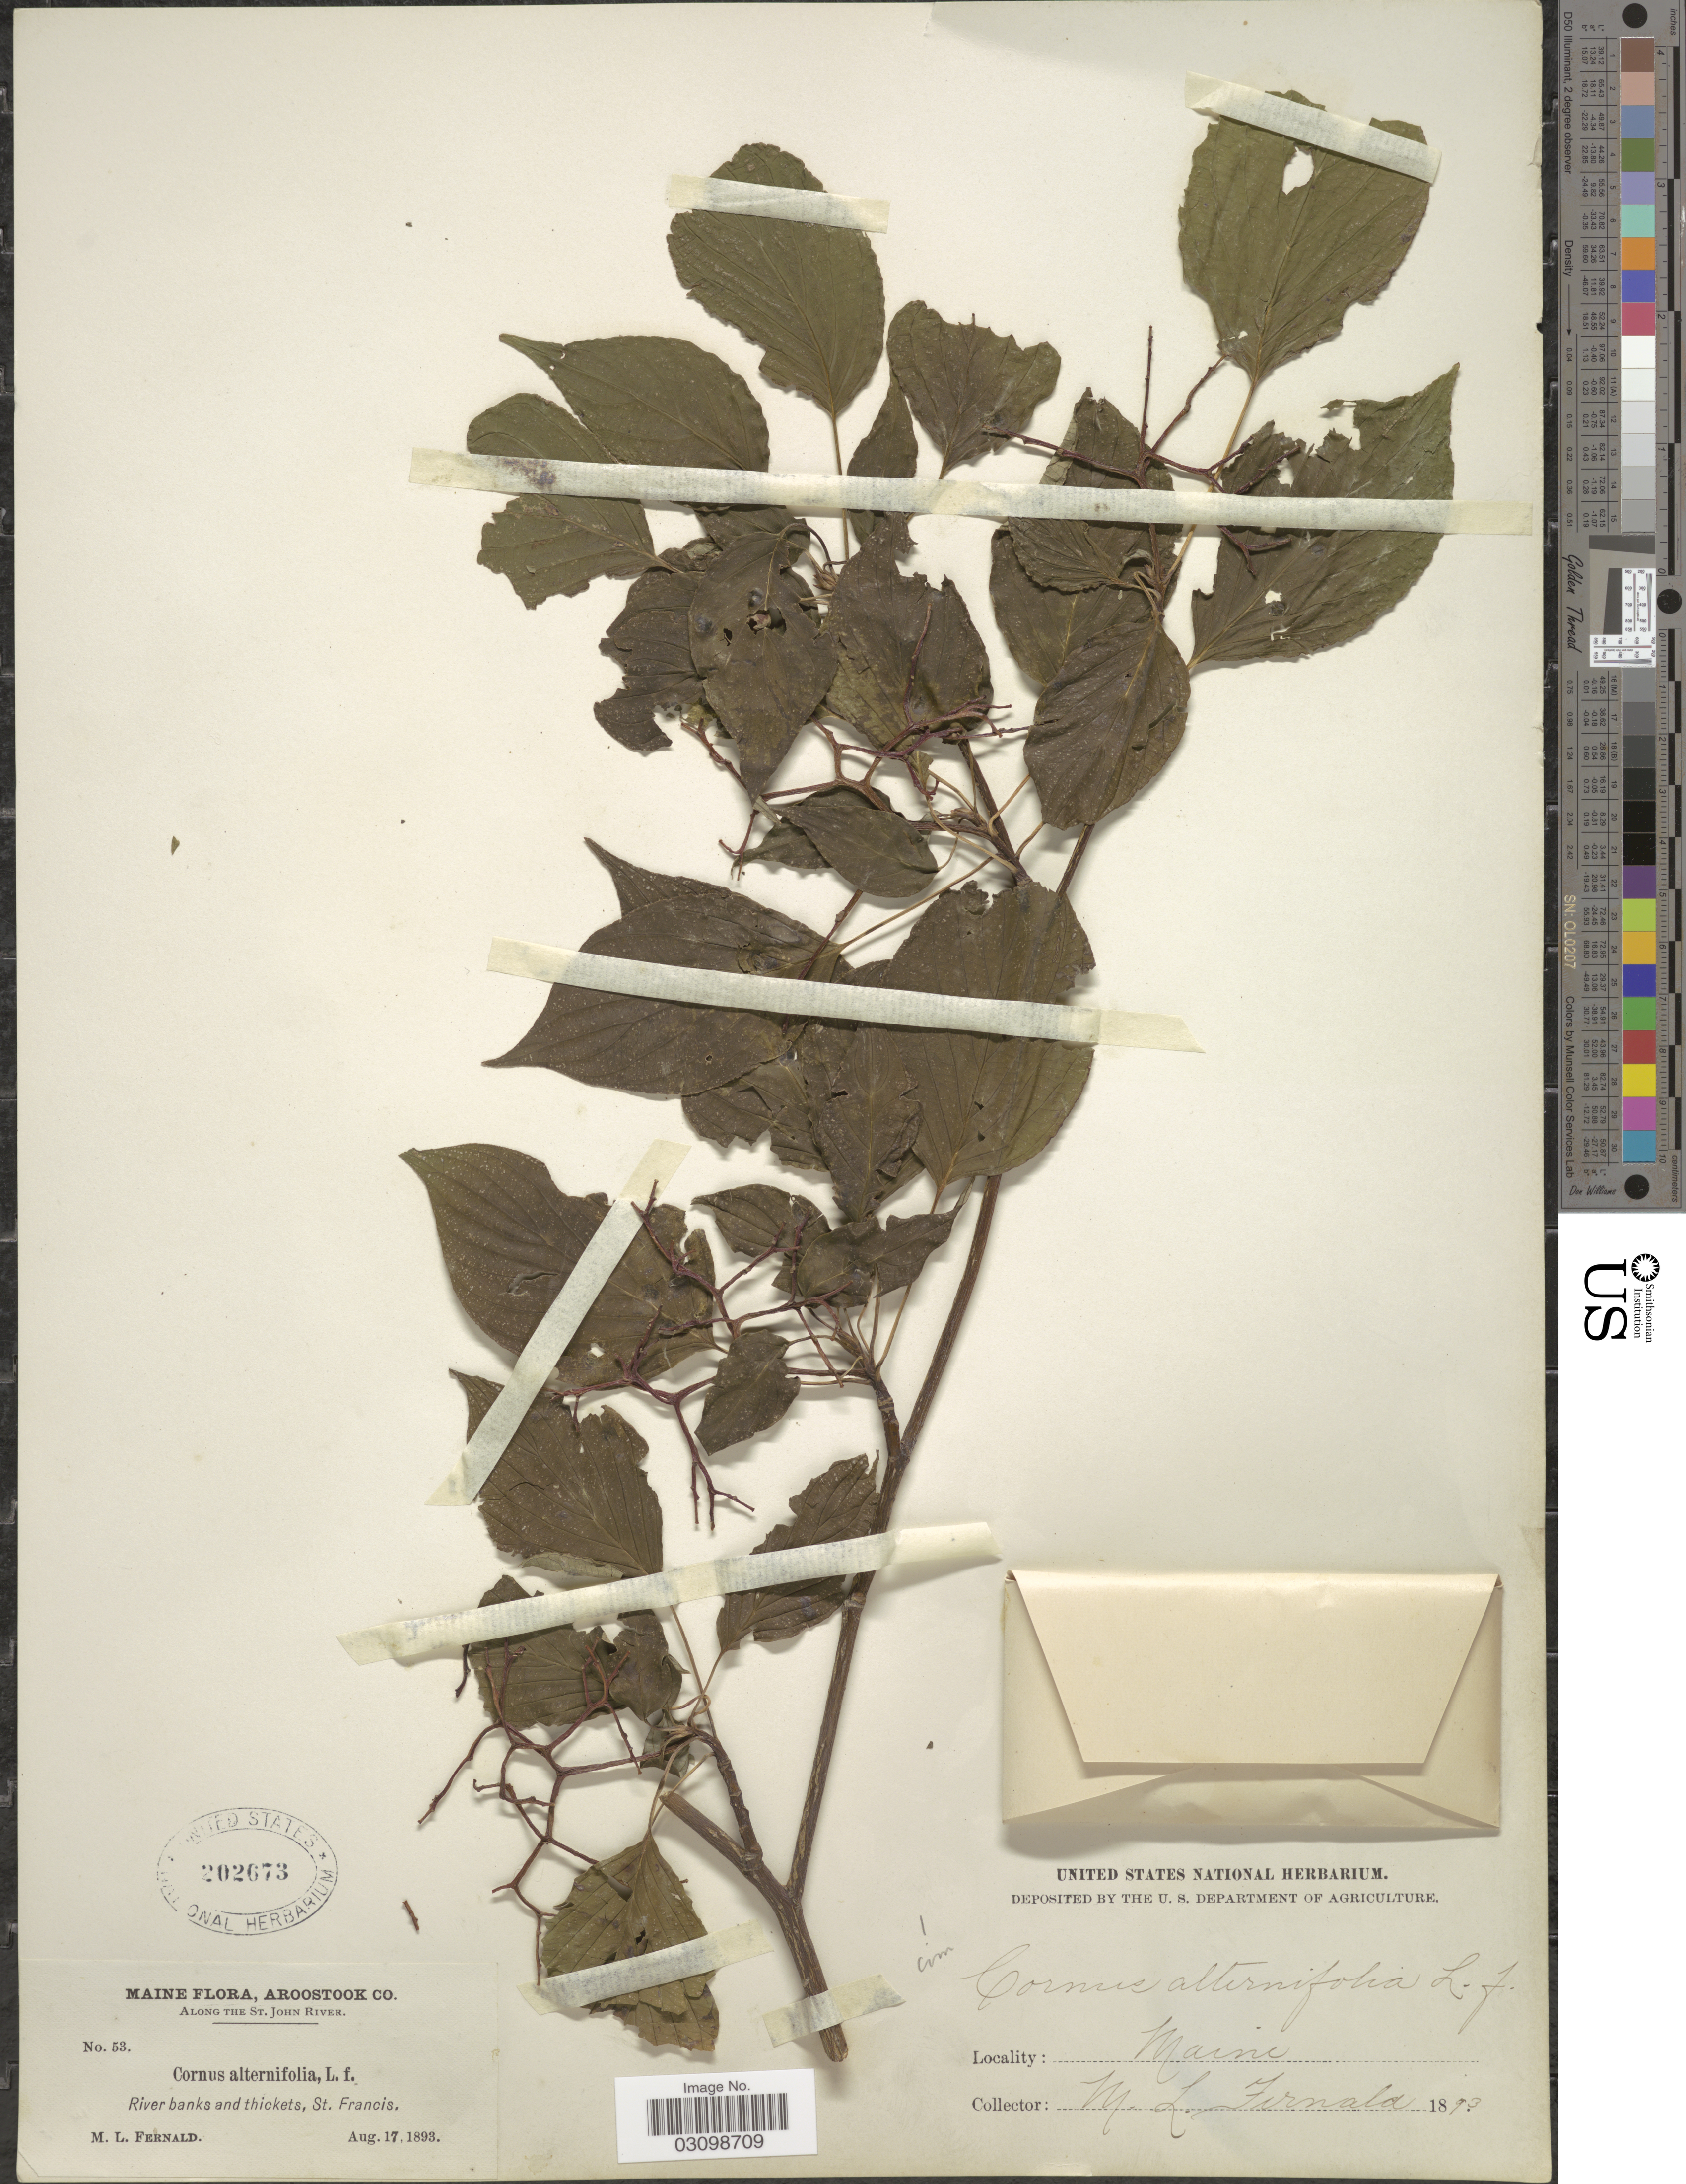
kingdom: Plantae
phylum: Tracheophyta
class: Magnoliopsida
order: Cornales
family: Cornaceae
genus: Cornus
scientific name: Cornus alternifolia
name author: L.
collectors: M. L. Fernald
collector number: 53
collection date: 1893-08-17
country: United States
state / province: Maine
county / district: Aroostook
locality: Along the St. John River. River banks and thickets, St. Francis.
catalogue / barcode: US 202673